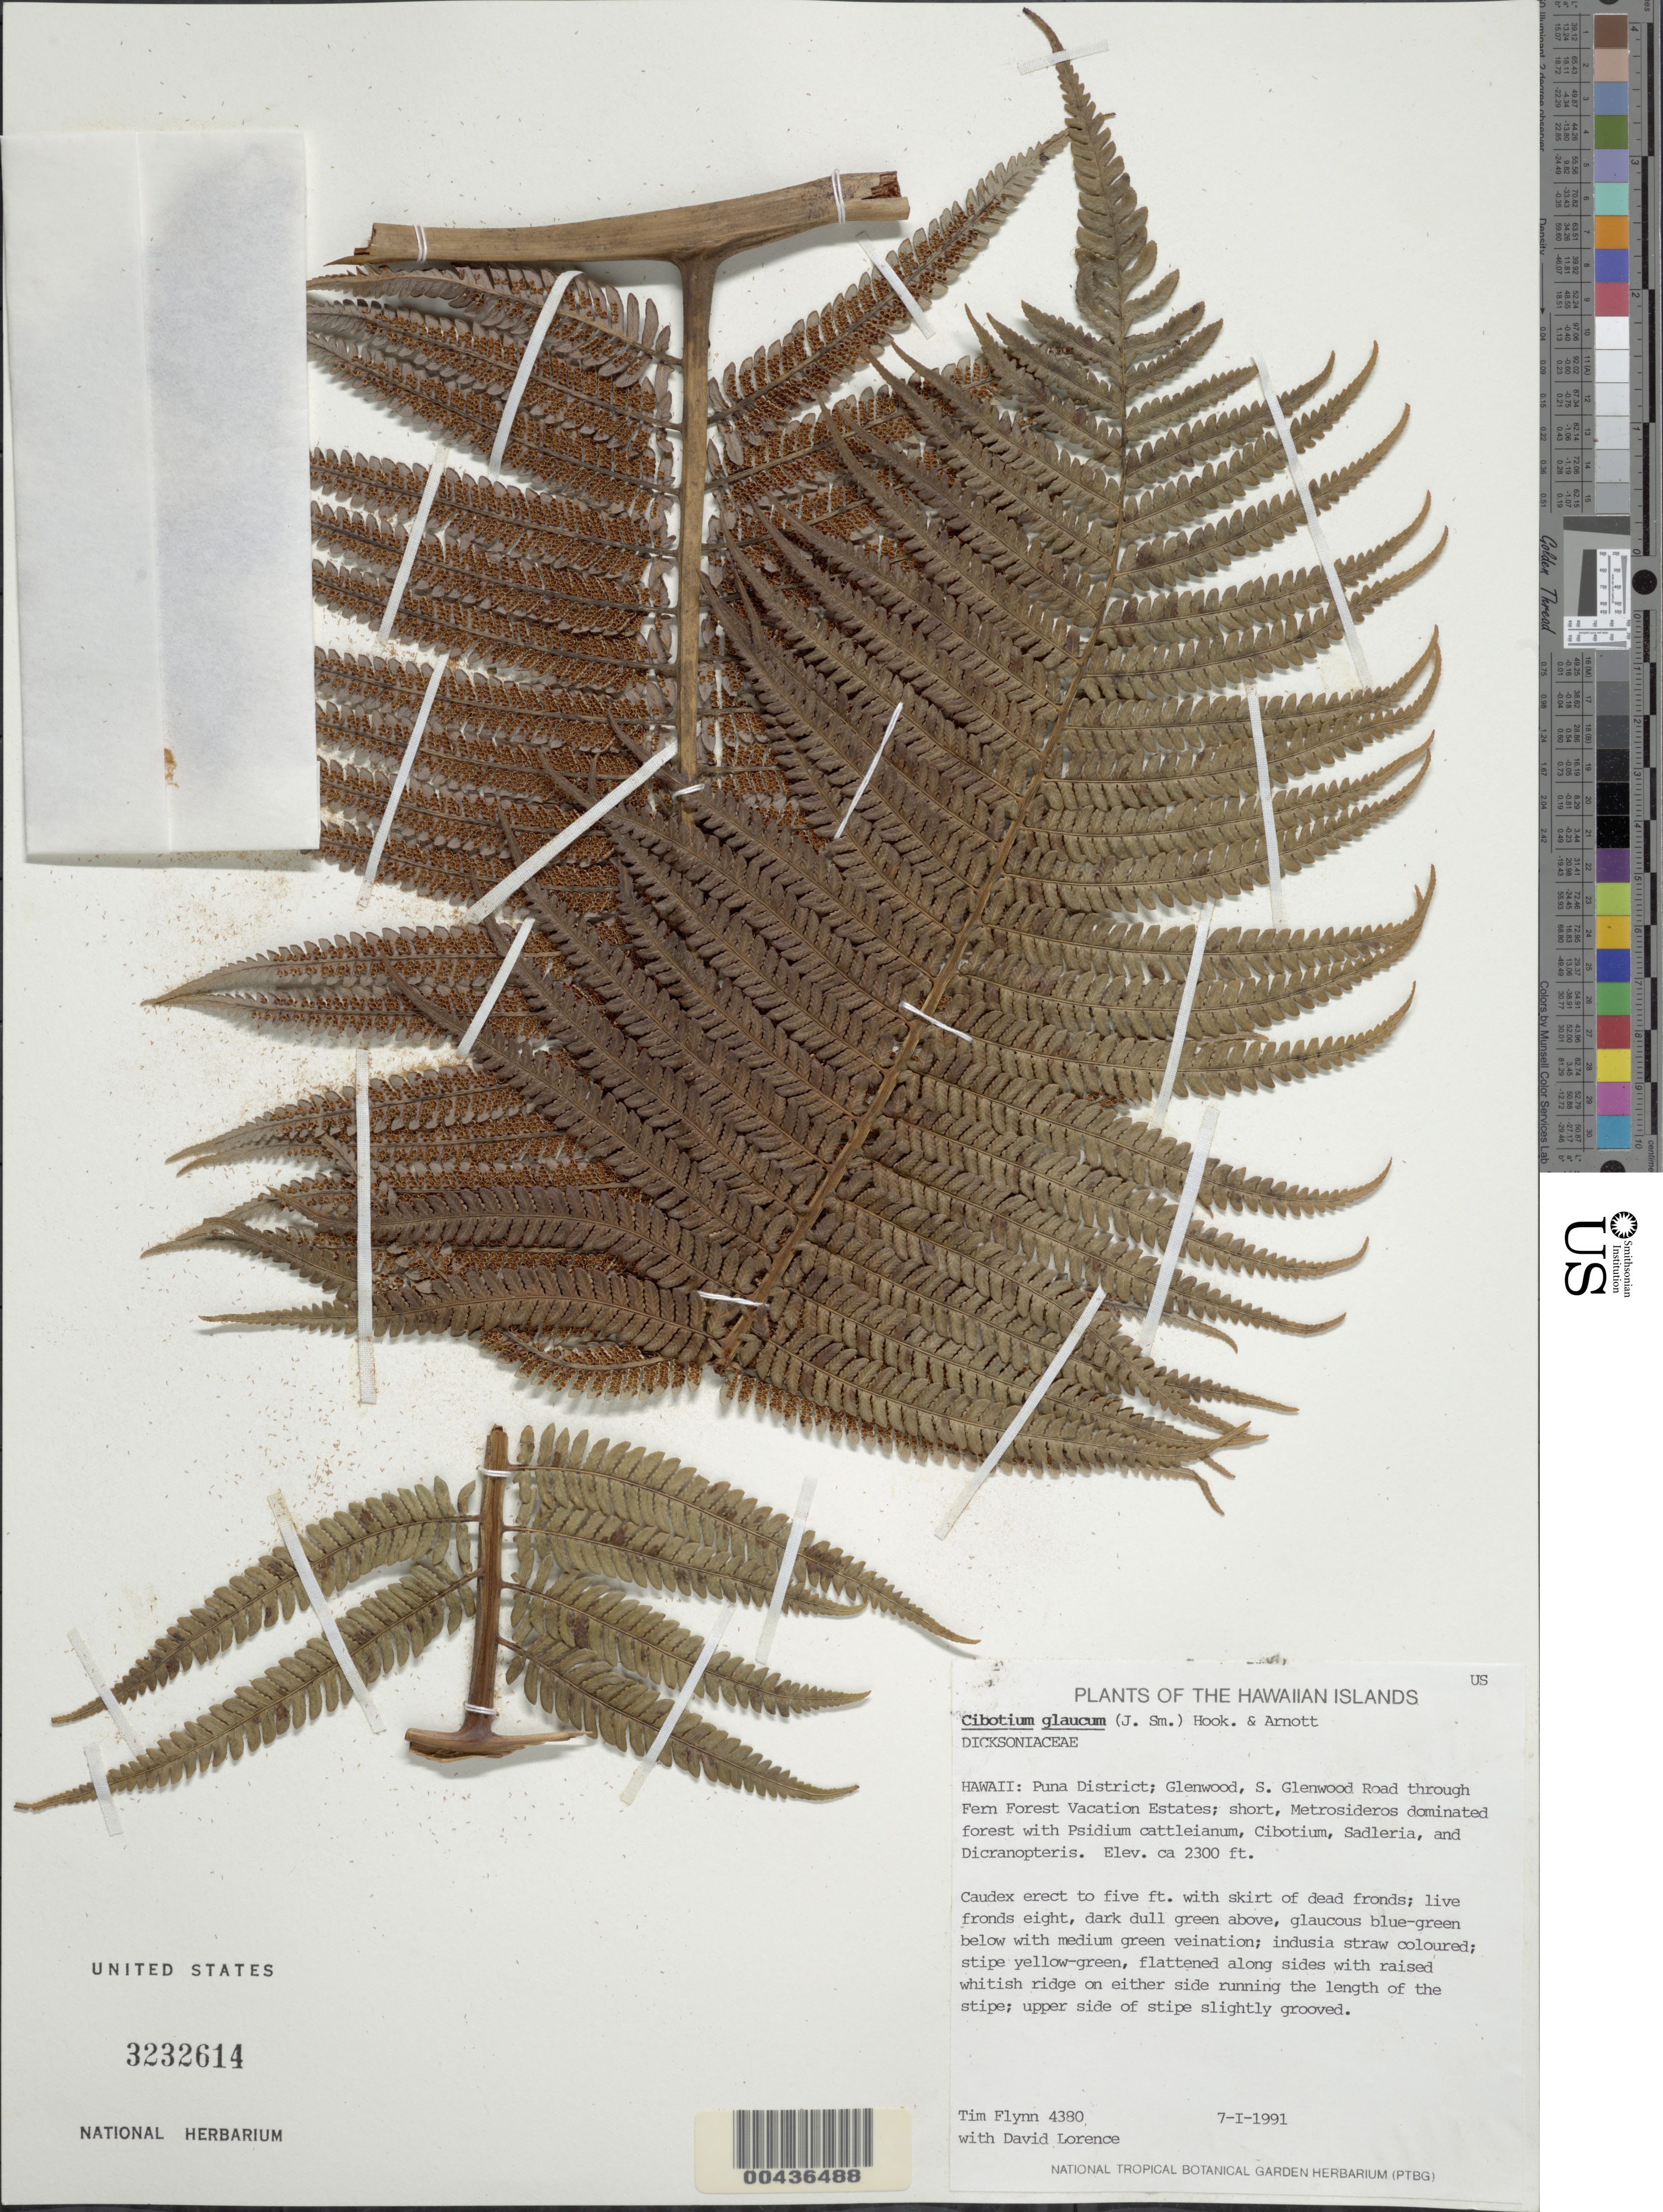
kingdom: Plantae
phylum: Tracheophyta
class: Polypodiopsida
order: Cyatheales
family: Cibotiaceae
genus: Cibotium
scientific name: Cibotium glaucum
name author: (Sm.) Hook. & Arn.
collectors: T. W. Flynn & D. Lorence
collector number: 4380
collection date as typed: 7 Jan 1991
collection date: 1991-01-07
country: United States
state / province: Hawaii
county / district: Hawaii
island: Hawaii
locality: Puna District: Glenwood, S Glenwood Rd. through Fern Forest Vacation Estates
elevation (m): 701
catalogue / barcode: US 3232614